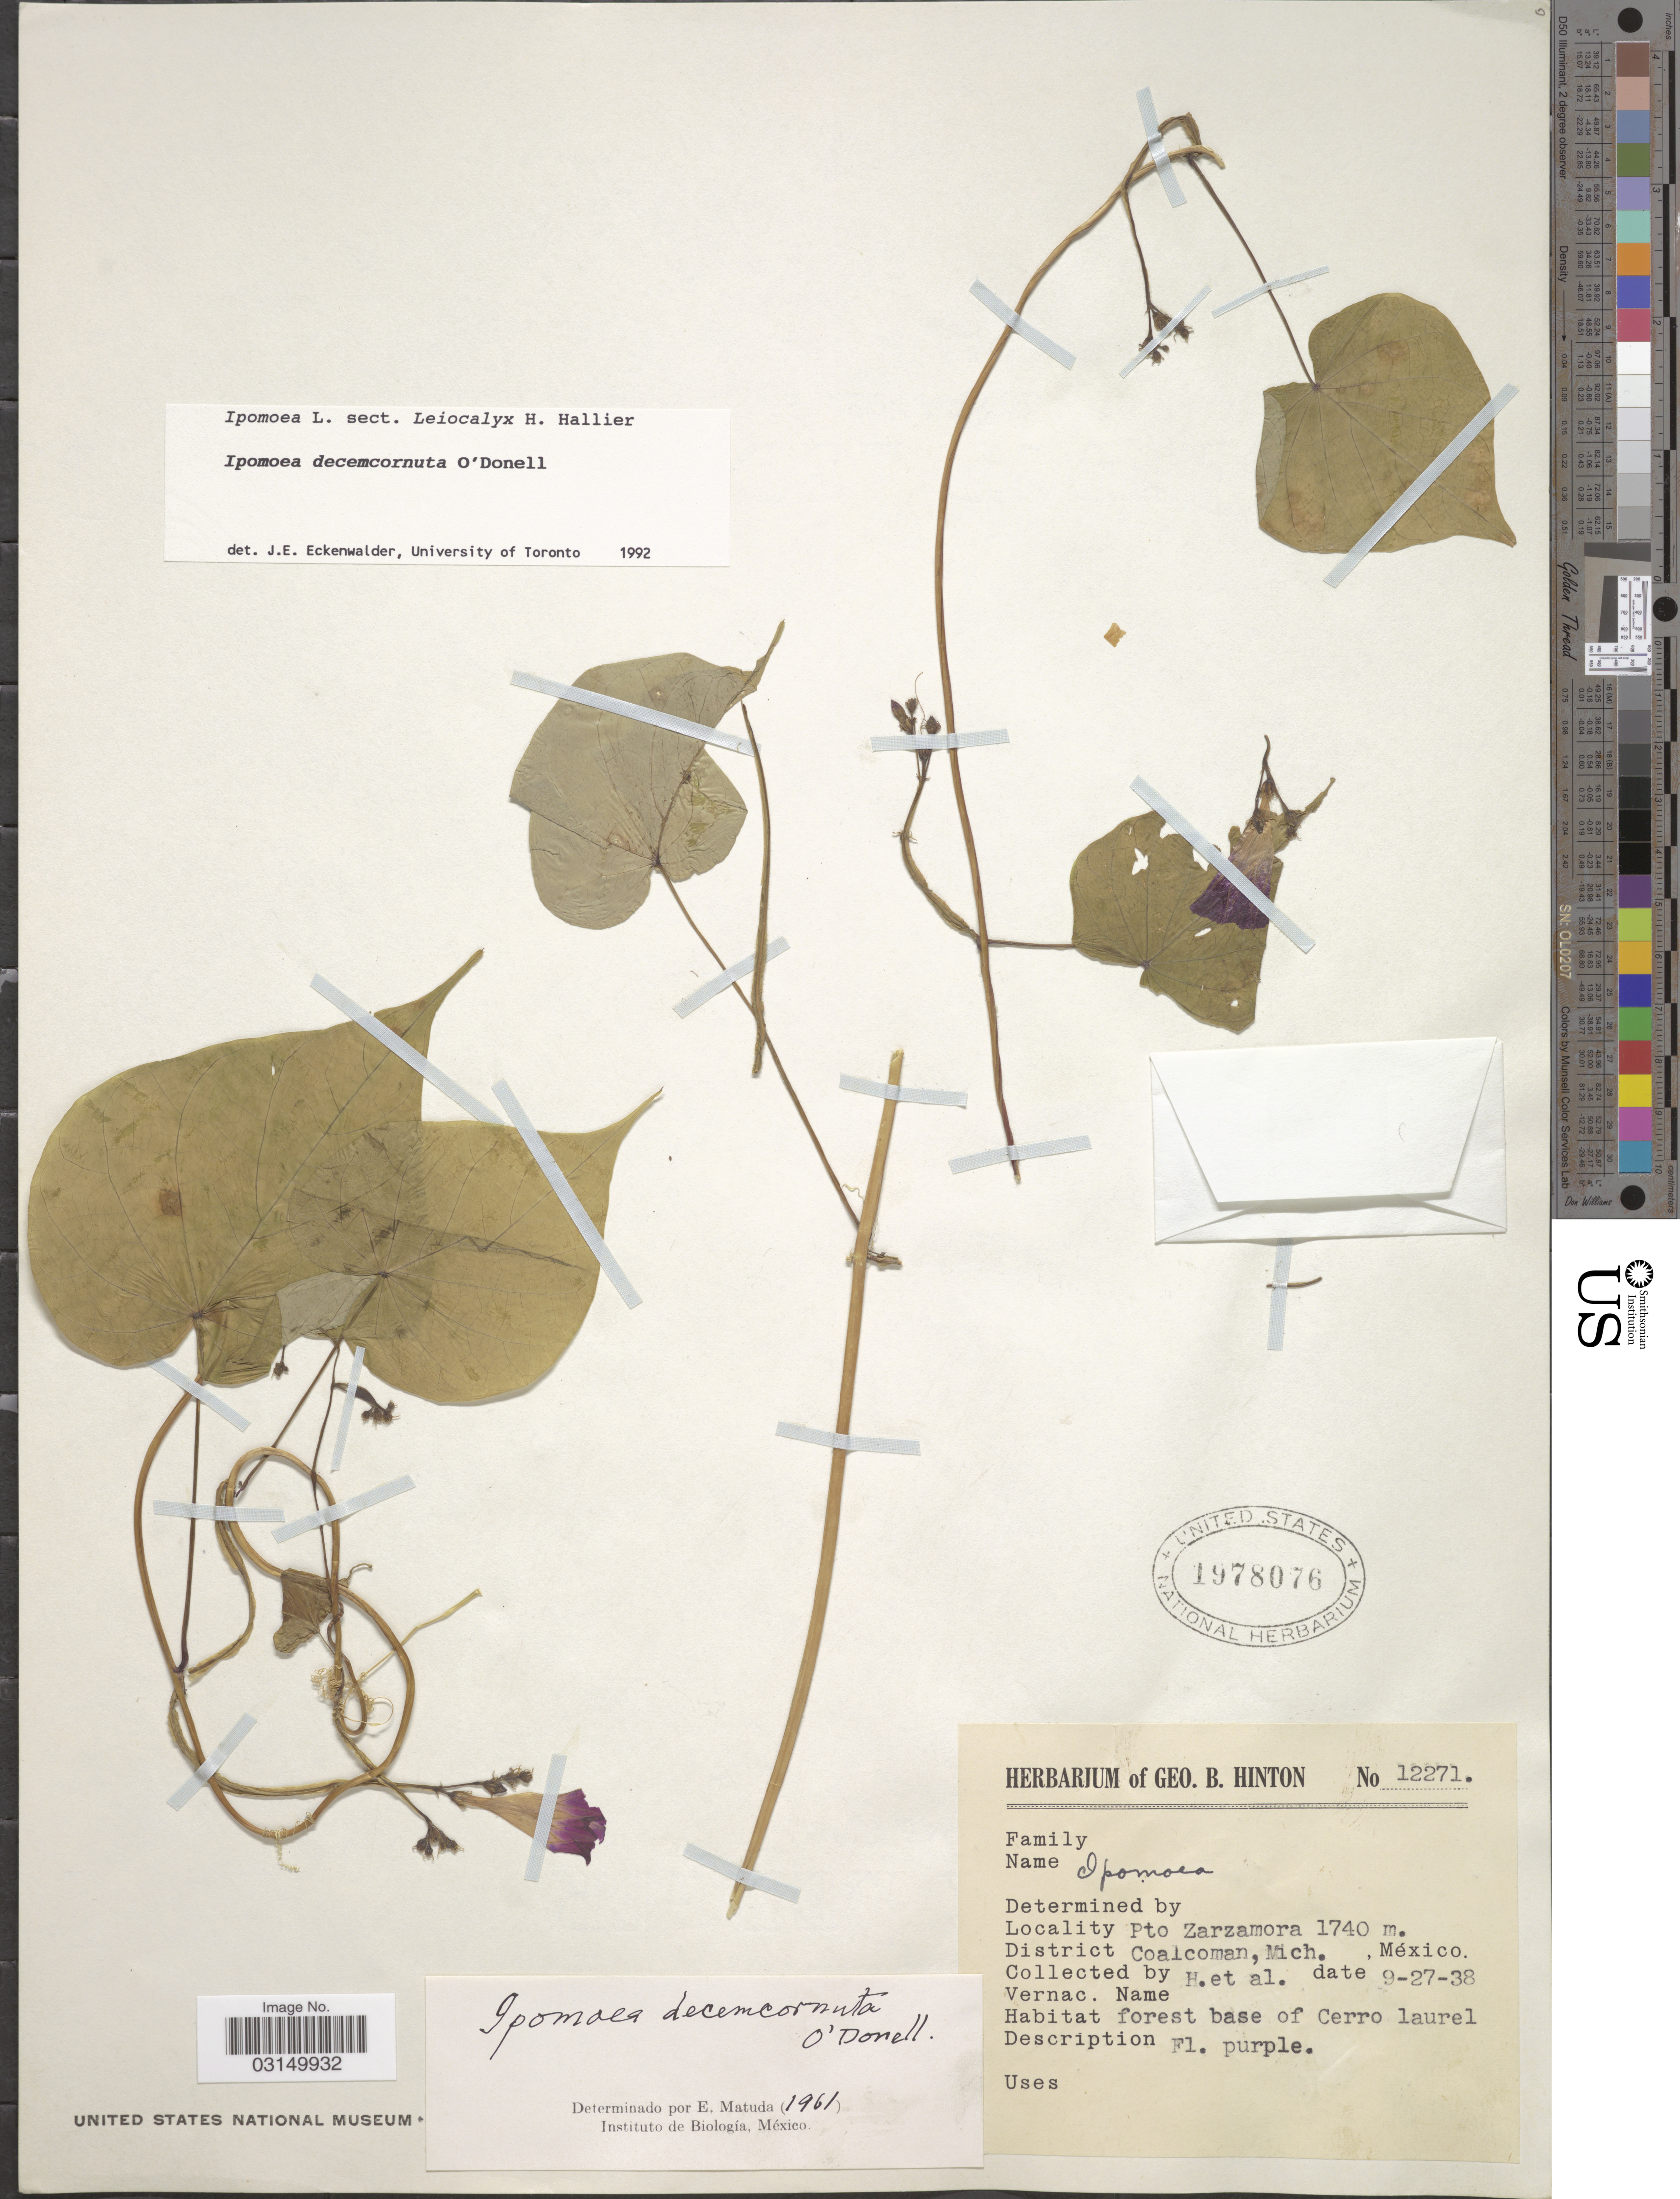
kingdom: Plantae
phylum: Tracheophyta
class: Magnoliopsida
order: Solanales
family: Convolvulaceae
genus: Ipomoea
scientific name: Ipomoea decemcornuta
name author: O'Donell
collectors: G. B. Hinton & et al.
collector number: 12271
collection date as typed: Transcribed d/m/y: 27/9/38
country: Mexico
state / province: Michoacán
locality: Pto Zarzamora, District Coalcoman.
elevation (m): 1740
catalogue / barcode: US 1978076